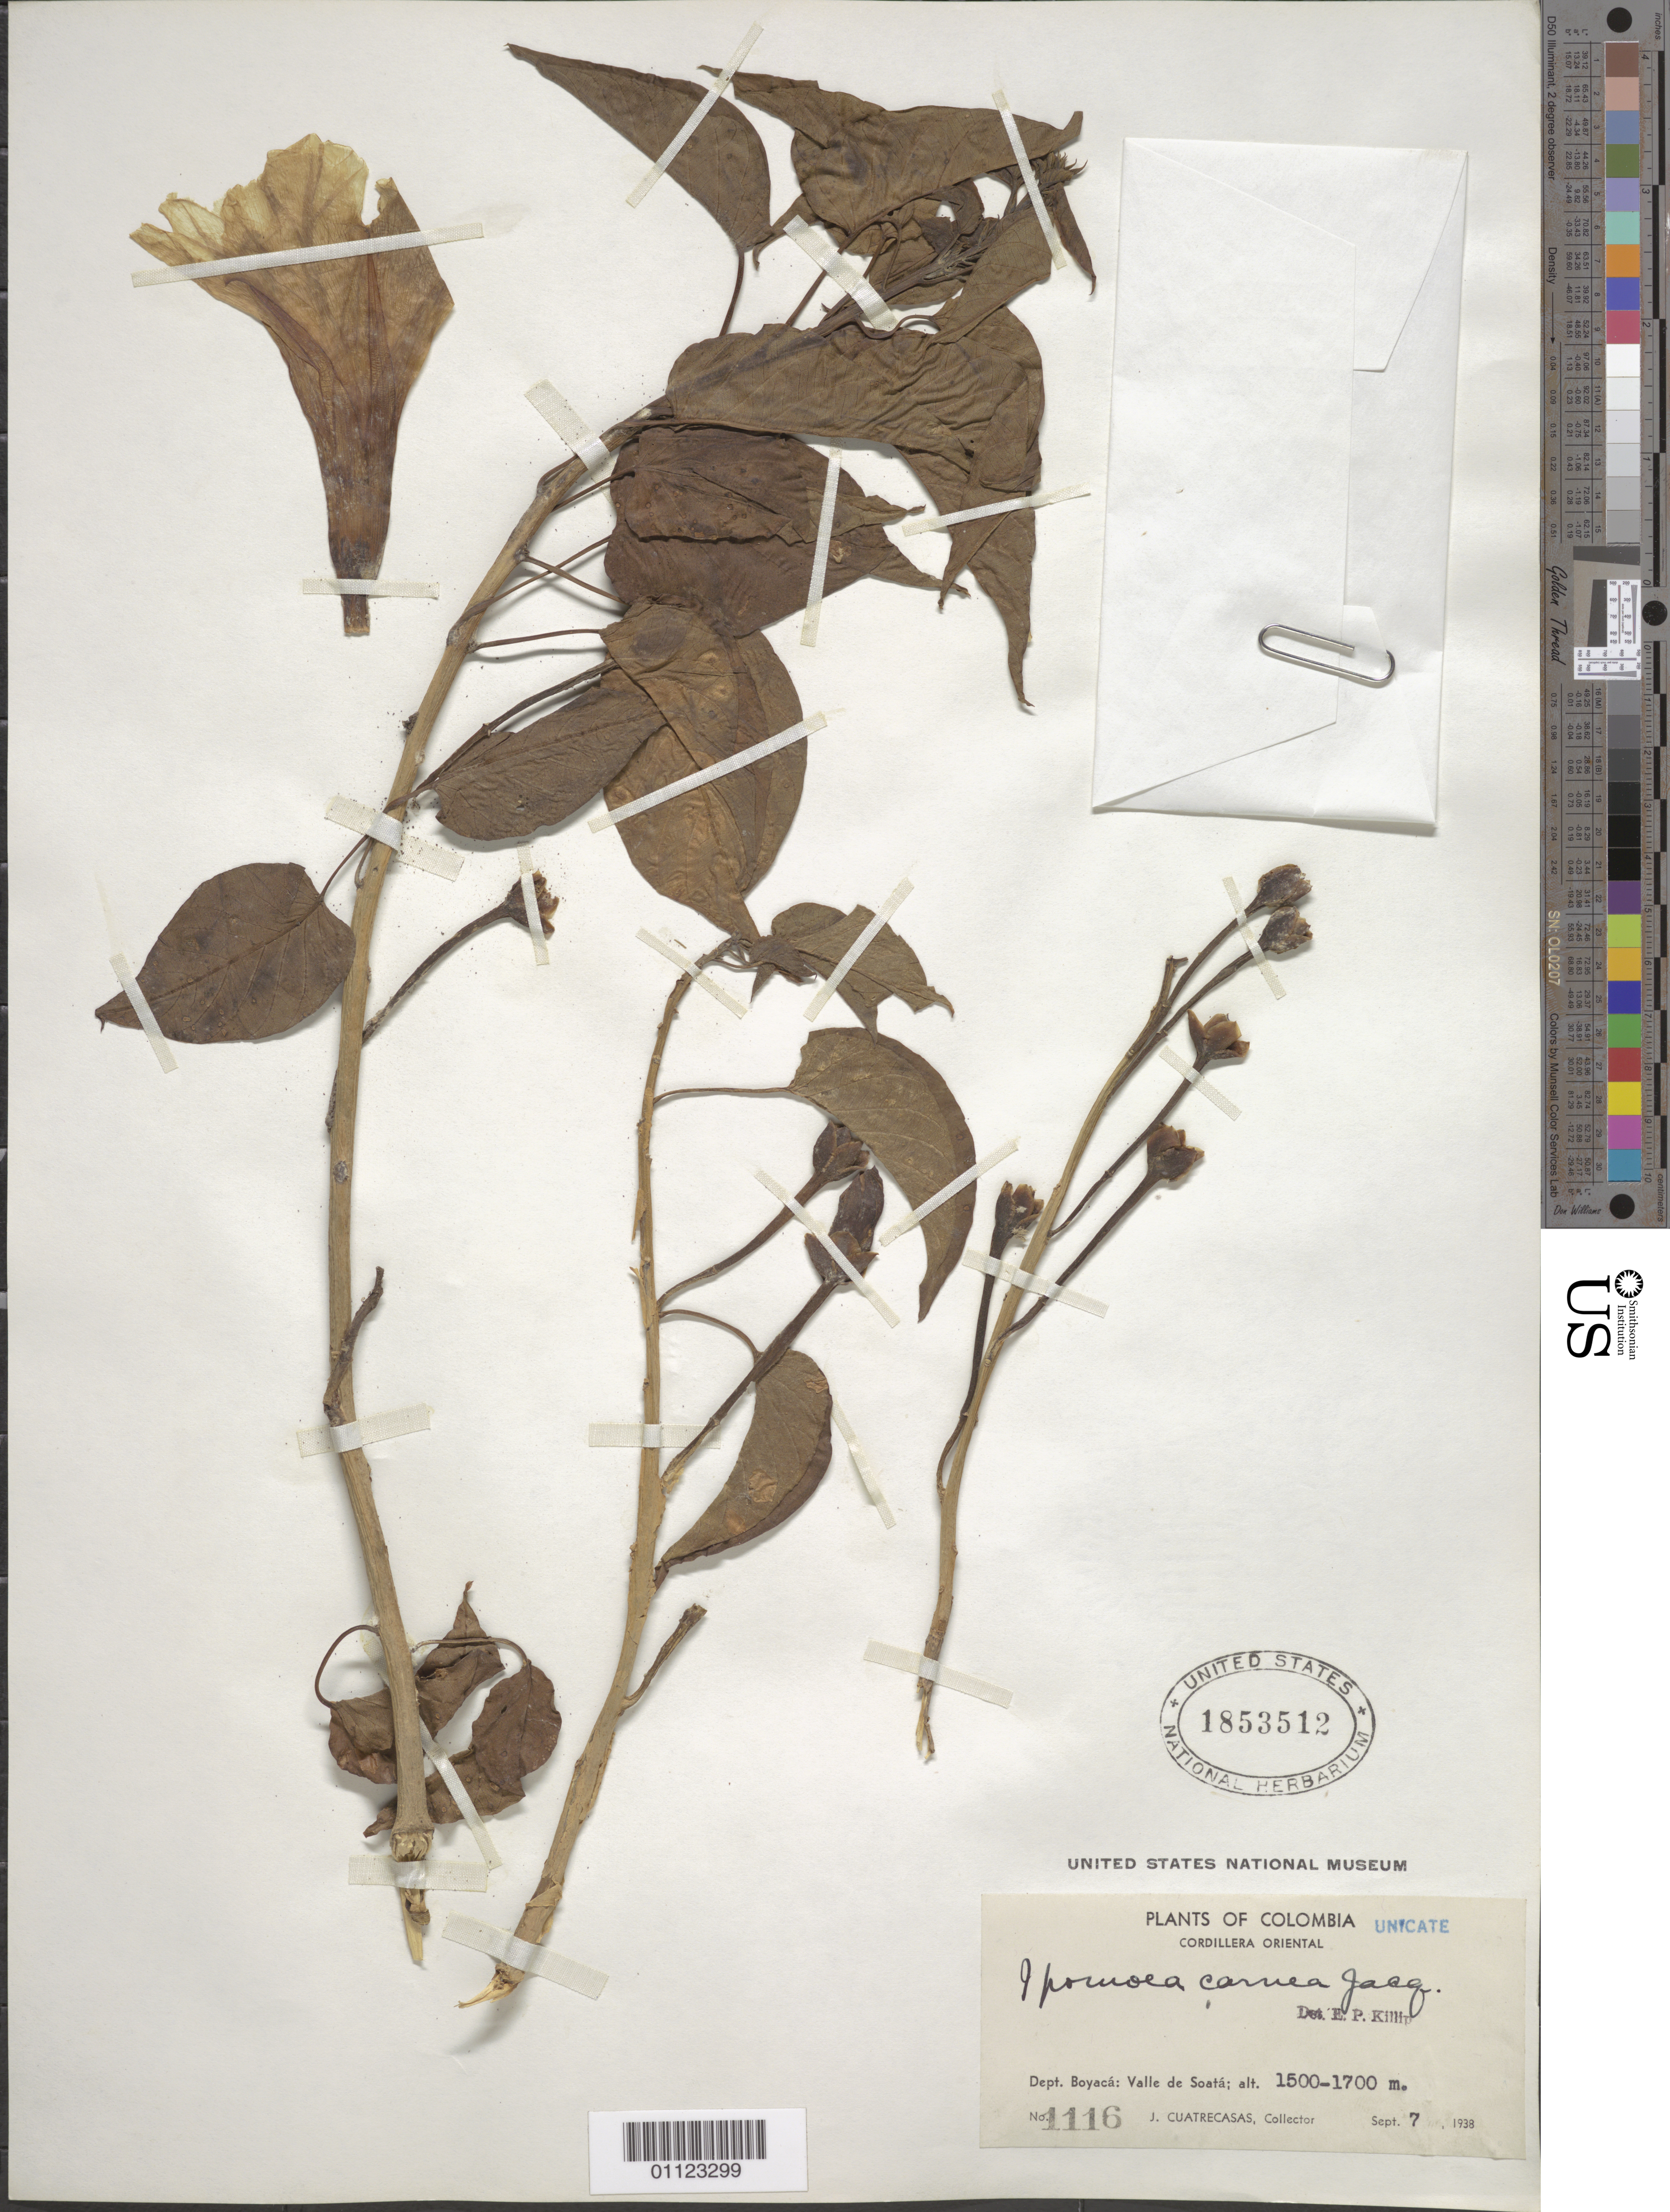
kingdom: Plantae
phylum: Tracheophyta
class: Magnoliopsida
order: Solanales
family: Convolvulaceae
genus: Ipomoea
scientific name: Ipomoea carnea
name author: Jacq.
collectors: J. Cuatrecasas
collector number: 1116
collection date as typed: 07 Sep 1938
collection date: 1938-09-07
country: Colombia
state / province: Boyacá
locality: Valle de Soatá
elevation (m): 1500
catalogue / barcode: US 1853512